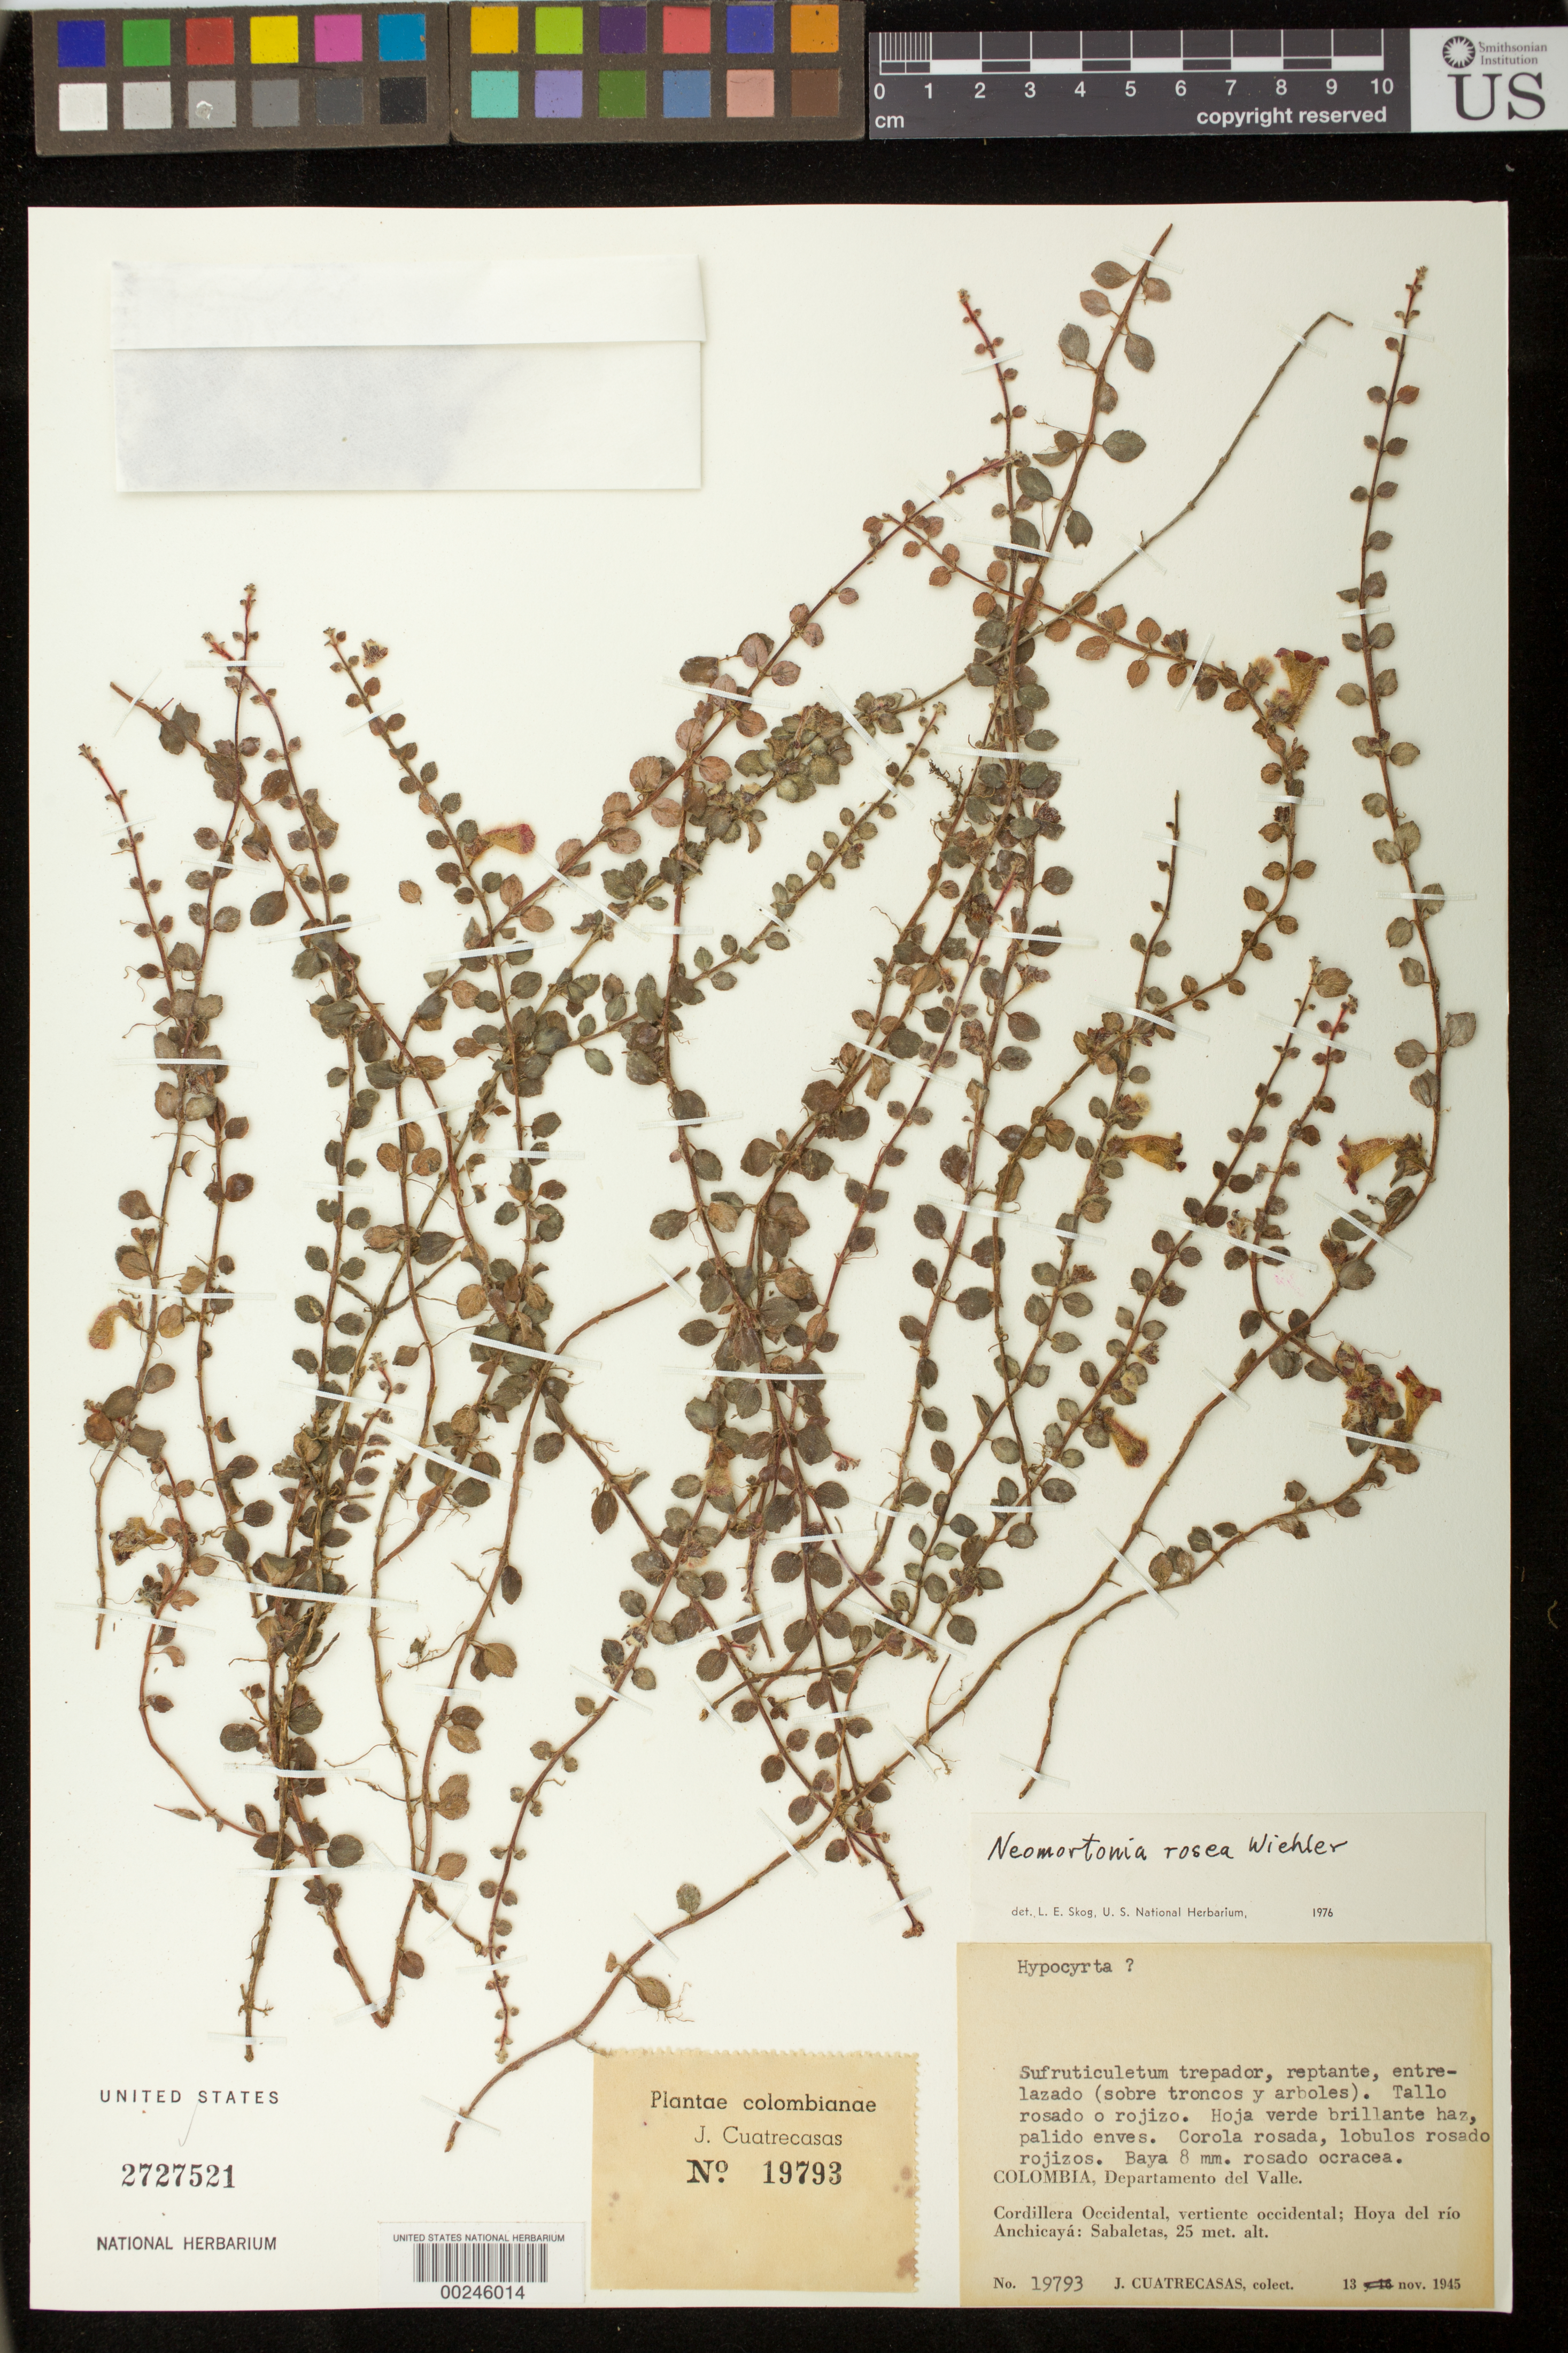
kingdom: Plantae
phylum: Tracheophyta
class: Magnoliopsida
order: Lamiales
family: Gesneriaceae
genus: Neomortonia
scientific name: Neomortonia rosea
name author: Wiehler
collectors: J. Cuatrecasas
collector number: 19793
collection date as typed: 13 Nov 1945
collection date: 1945-11-13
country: Colombia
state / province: Valle del Cauca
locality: Cordillera Occidental, western slope, valley of Rio Anchicaya, Sabaletas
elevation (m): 25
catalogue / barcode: US 2727521